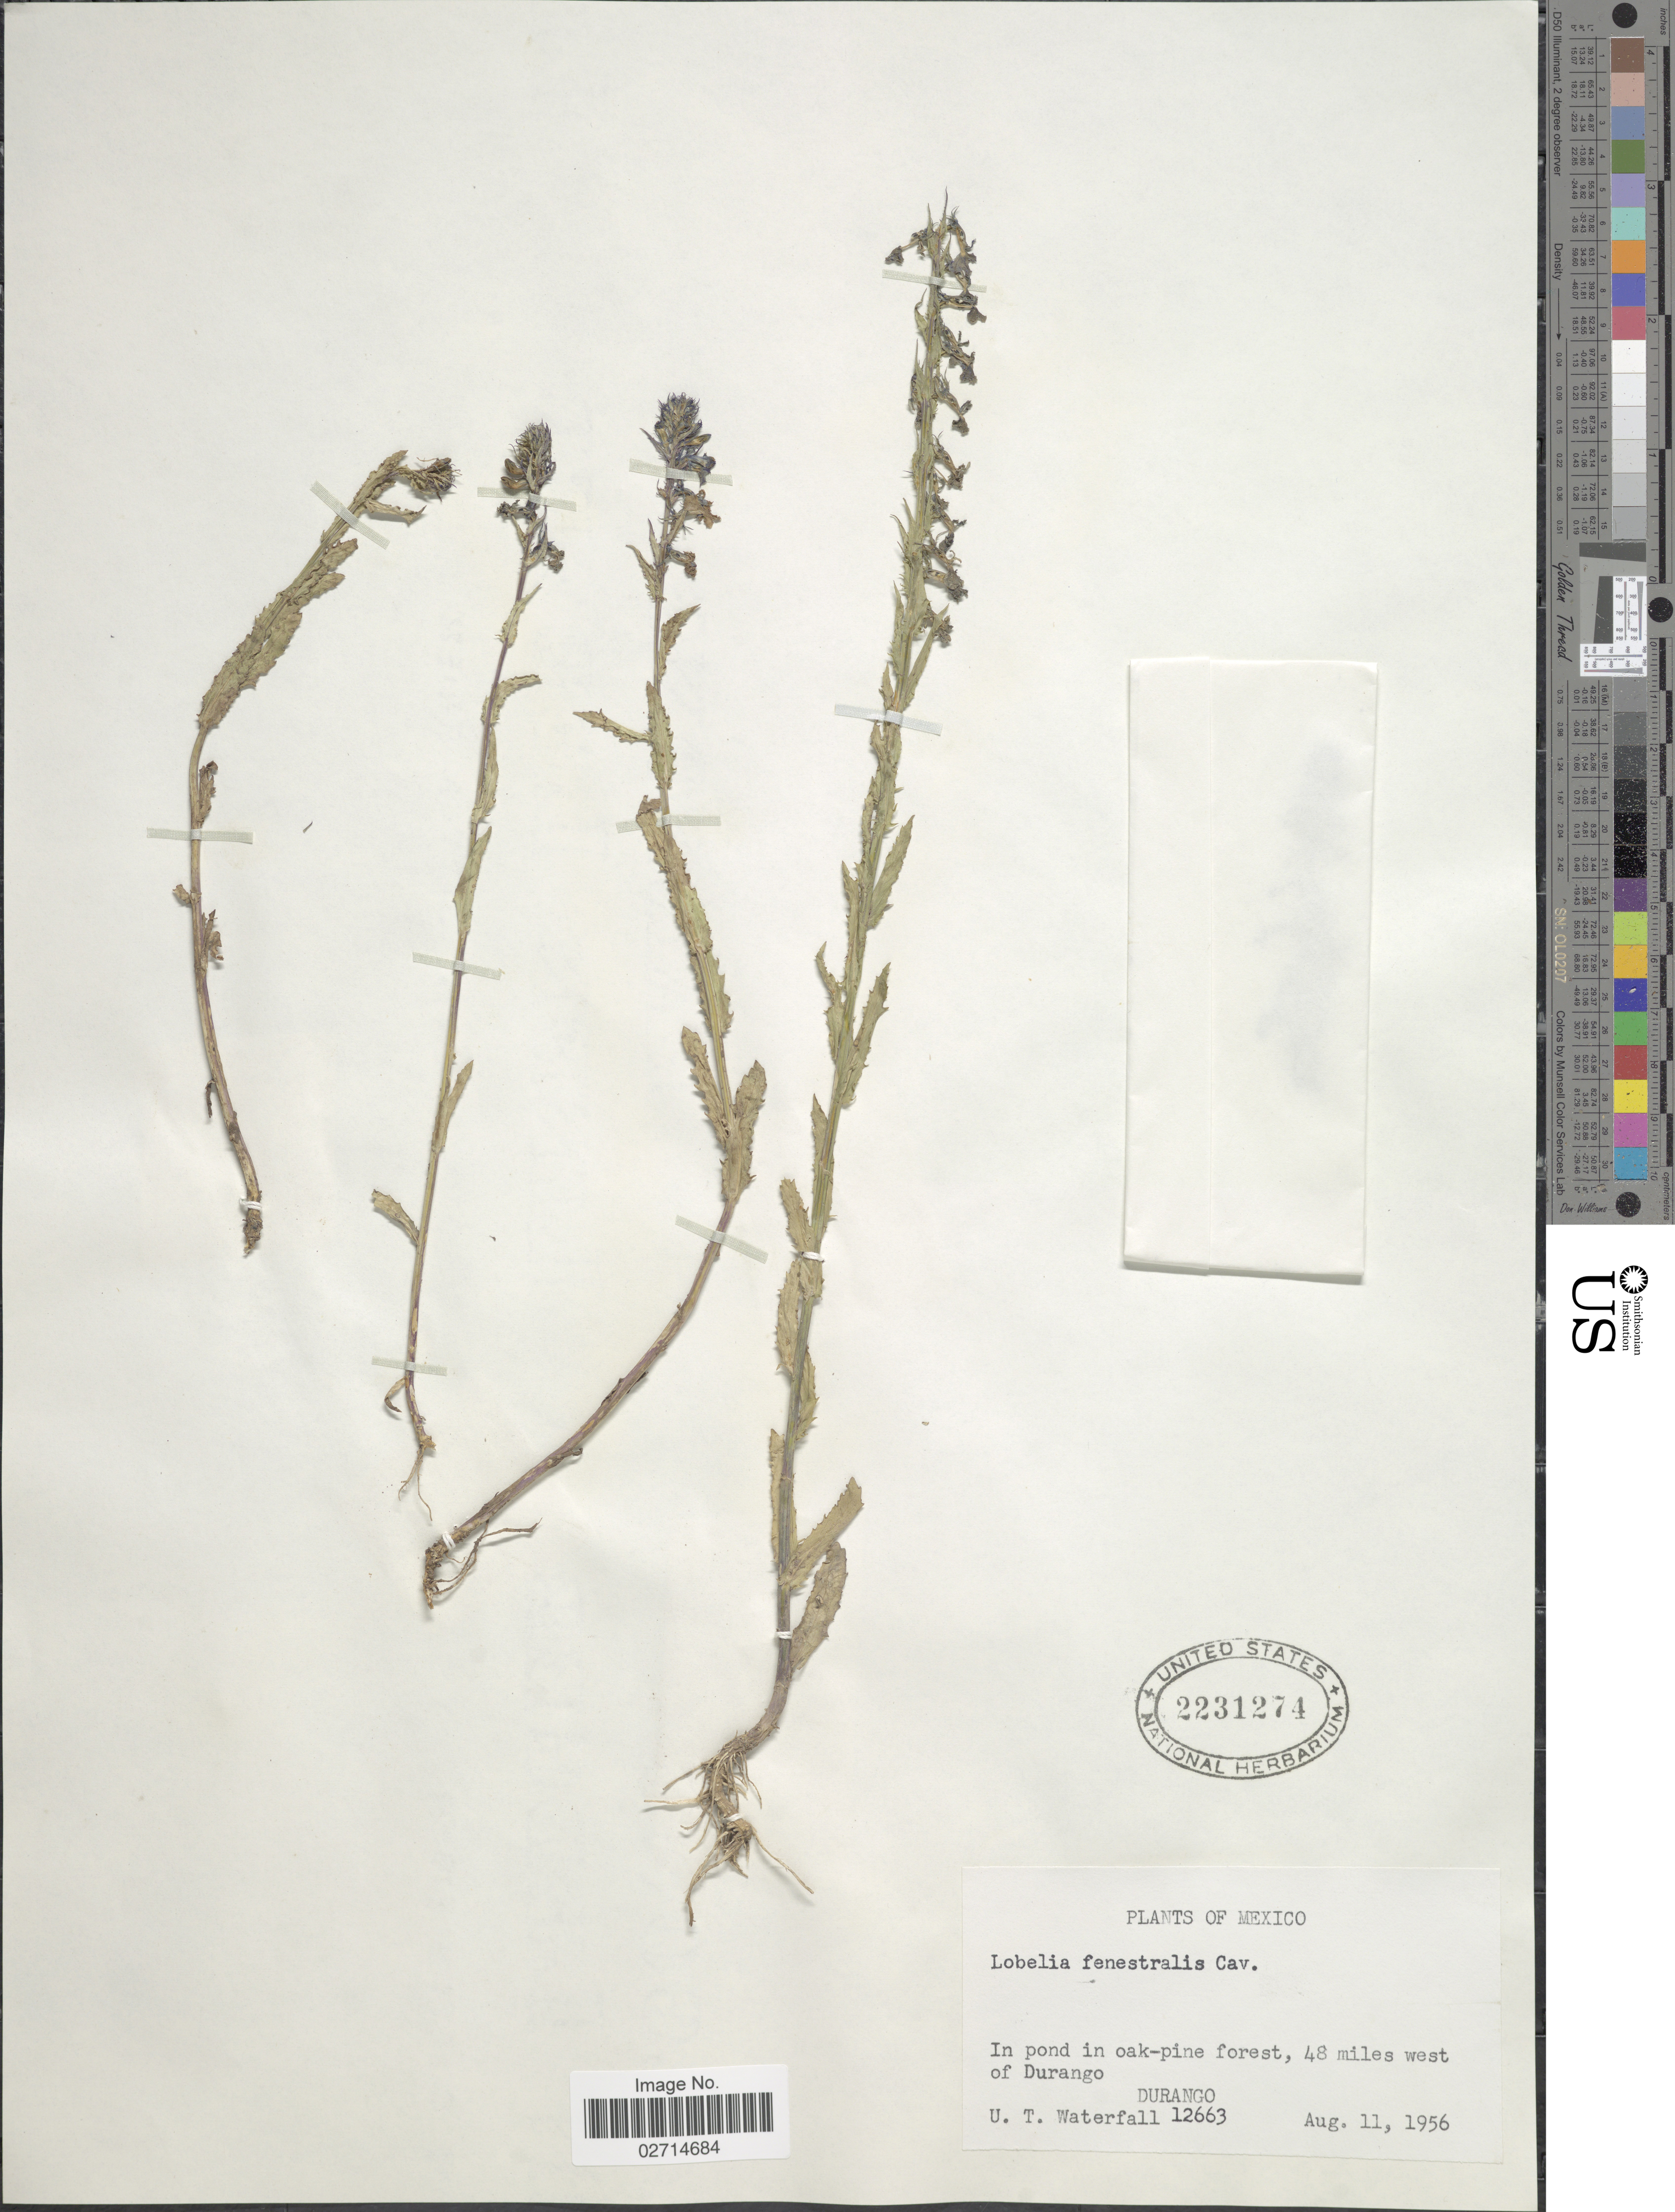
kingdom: Plantae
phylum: Tracheophyta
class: Magnoliopsida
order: Asterales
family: Campanulaceae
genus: Lobelia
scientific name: Lobelia fenestralis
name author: Cav.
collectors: U. T. Waterfall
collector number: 12663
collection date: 1956-08-11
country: Mexico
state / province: Durango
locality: In pond in oak-pine forest, 48 miles west of Durango.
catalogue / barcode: US 2231274